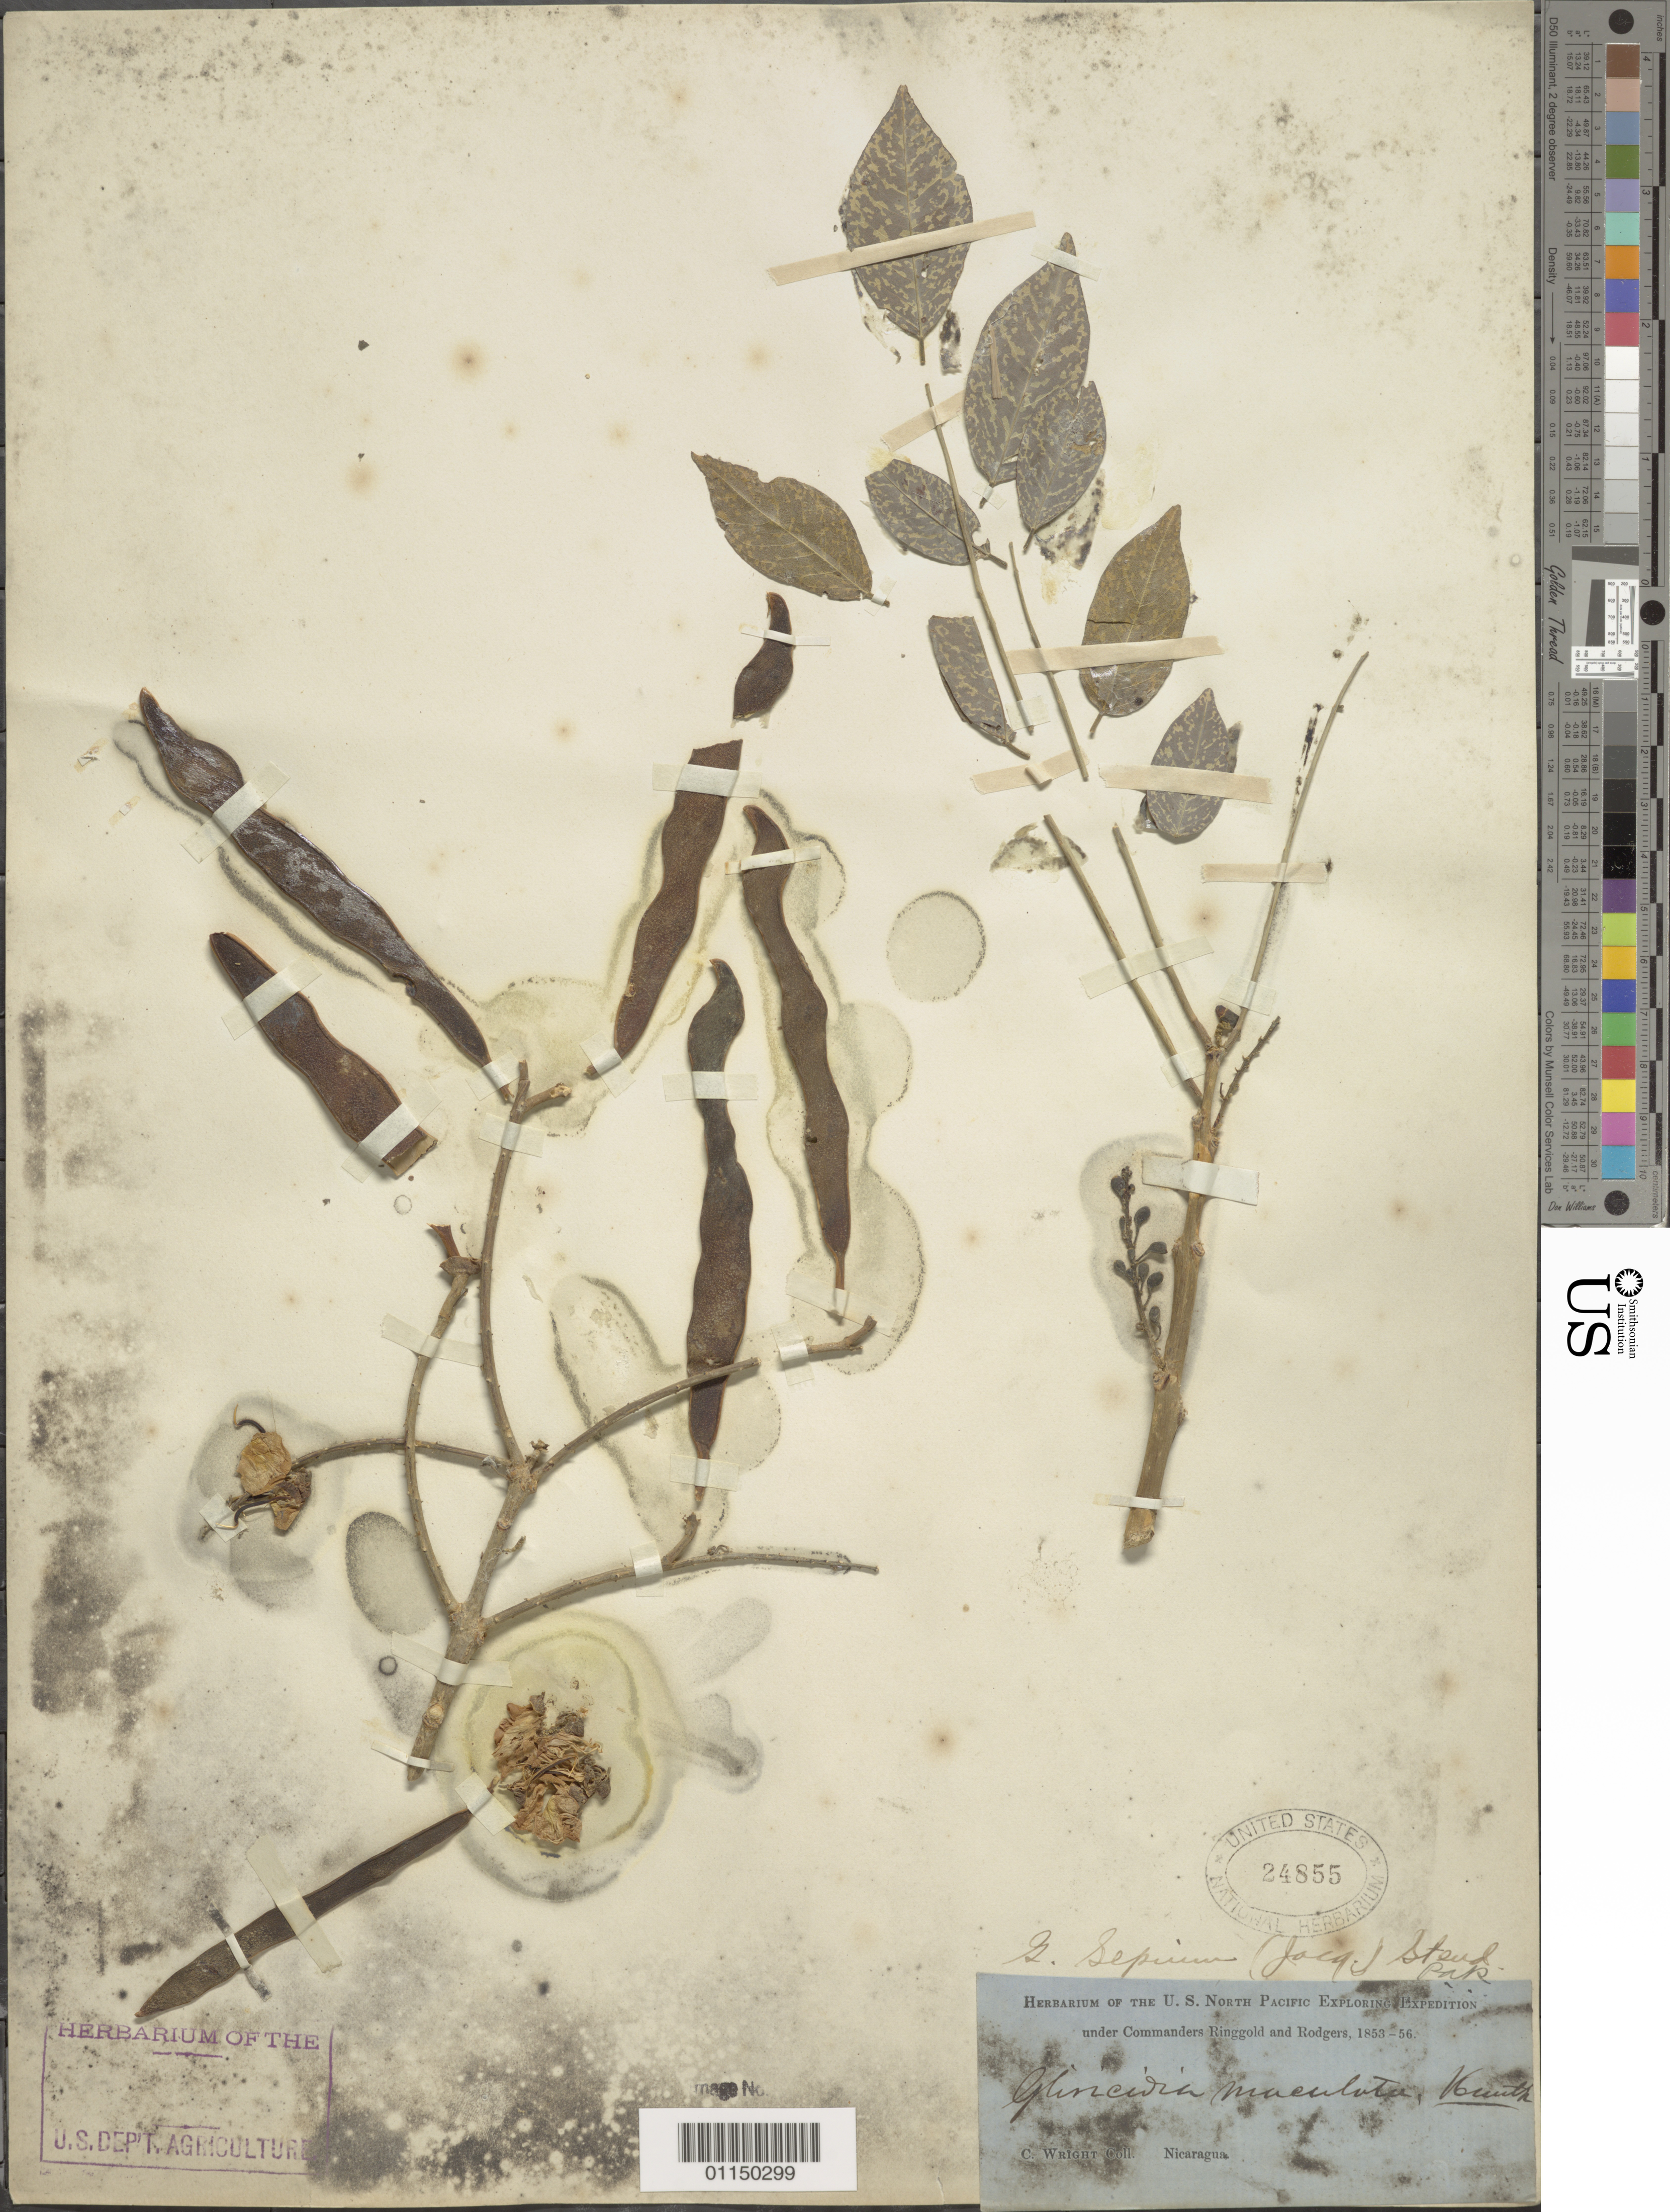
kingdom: Plantae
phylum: Tracheophyta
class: Magnoliopsida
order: Fabales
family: Fabaceae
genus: Gliricidia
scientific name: Gliricidia sepium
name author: (Jacq.) Kunth ex Walp.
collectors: C. Wright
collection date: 1853/1856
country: Nicaragua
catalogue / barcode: US 24855